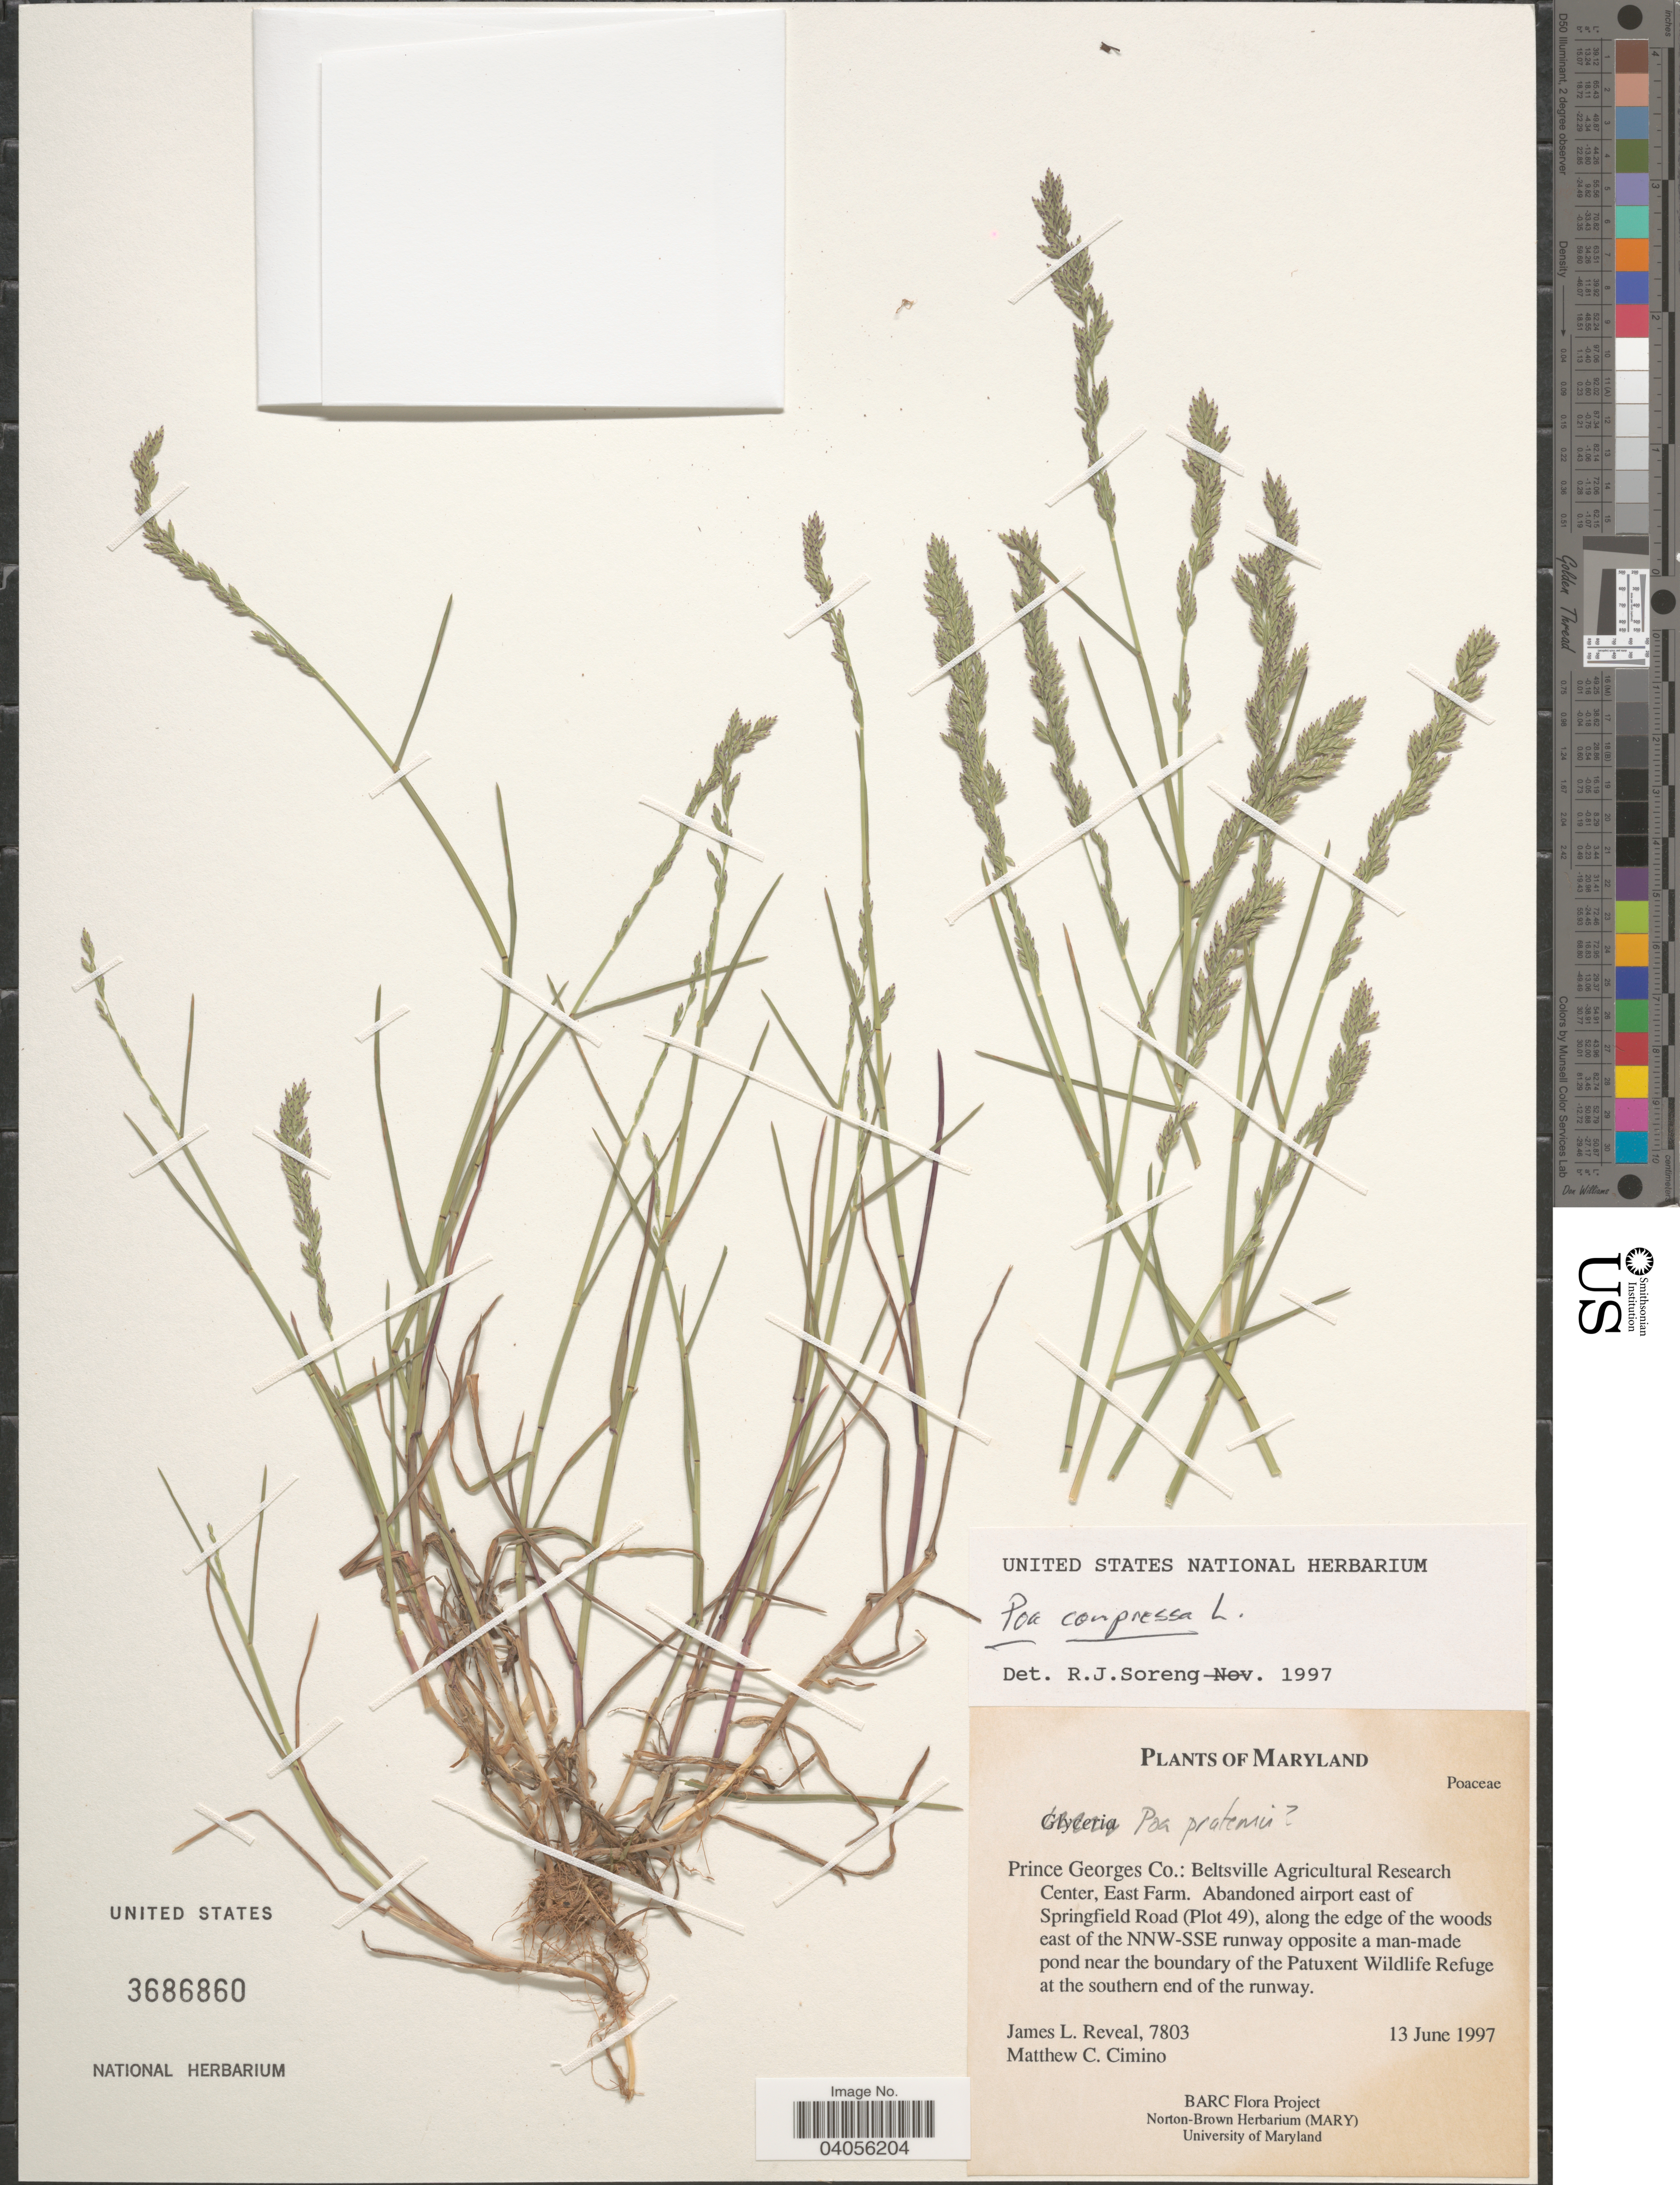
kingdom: Plantae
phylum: Tracheophyta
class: Liliopsida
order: Poales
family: Poaceae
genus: Poa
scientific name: Poa compressa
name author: L.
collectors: J. L. Reveal & M. Cimino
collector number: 7803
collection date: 1997-06-13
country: United States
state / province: Maryland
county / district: Prince George's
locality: Prince Georges Co.: Beltsville Agricultural Research Center, East Farm. Abandoned airport east of Springfield Road (PLot 49), along the edge of the woods east of the NNW-SSE runway opposite a man-made pond near the boundary of the Patuxent Wildlife Refuge at the southern end of the runway.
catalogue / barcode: US 3686860